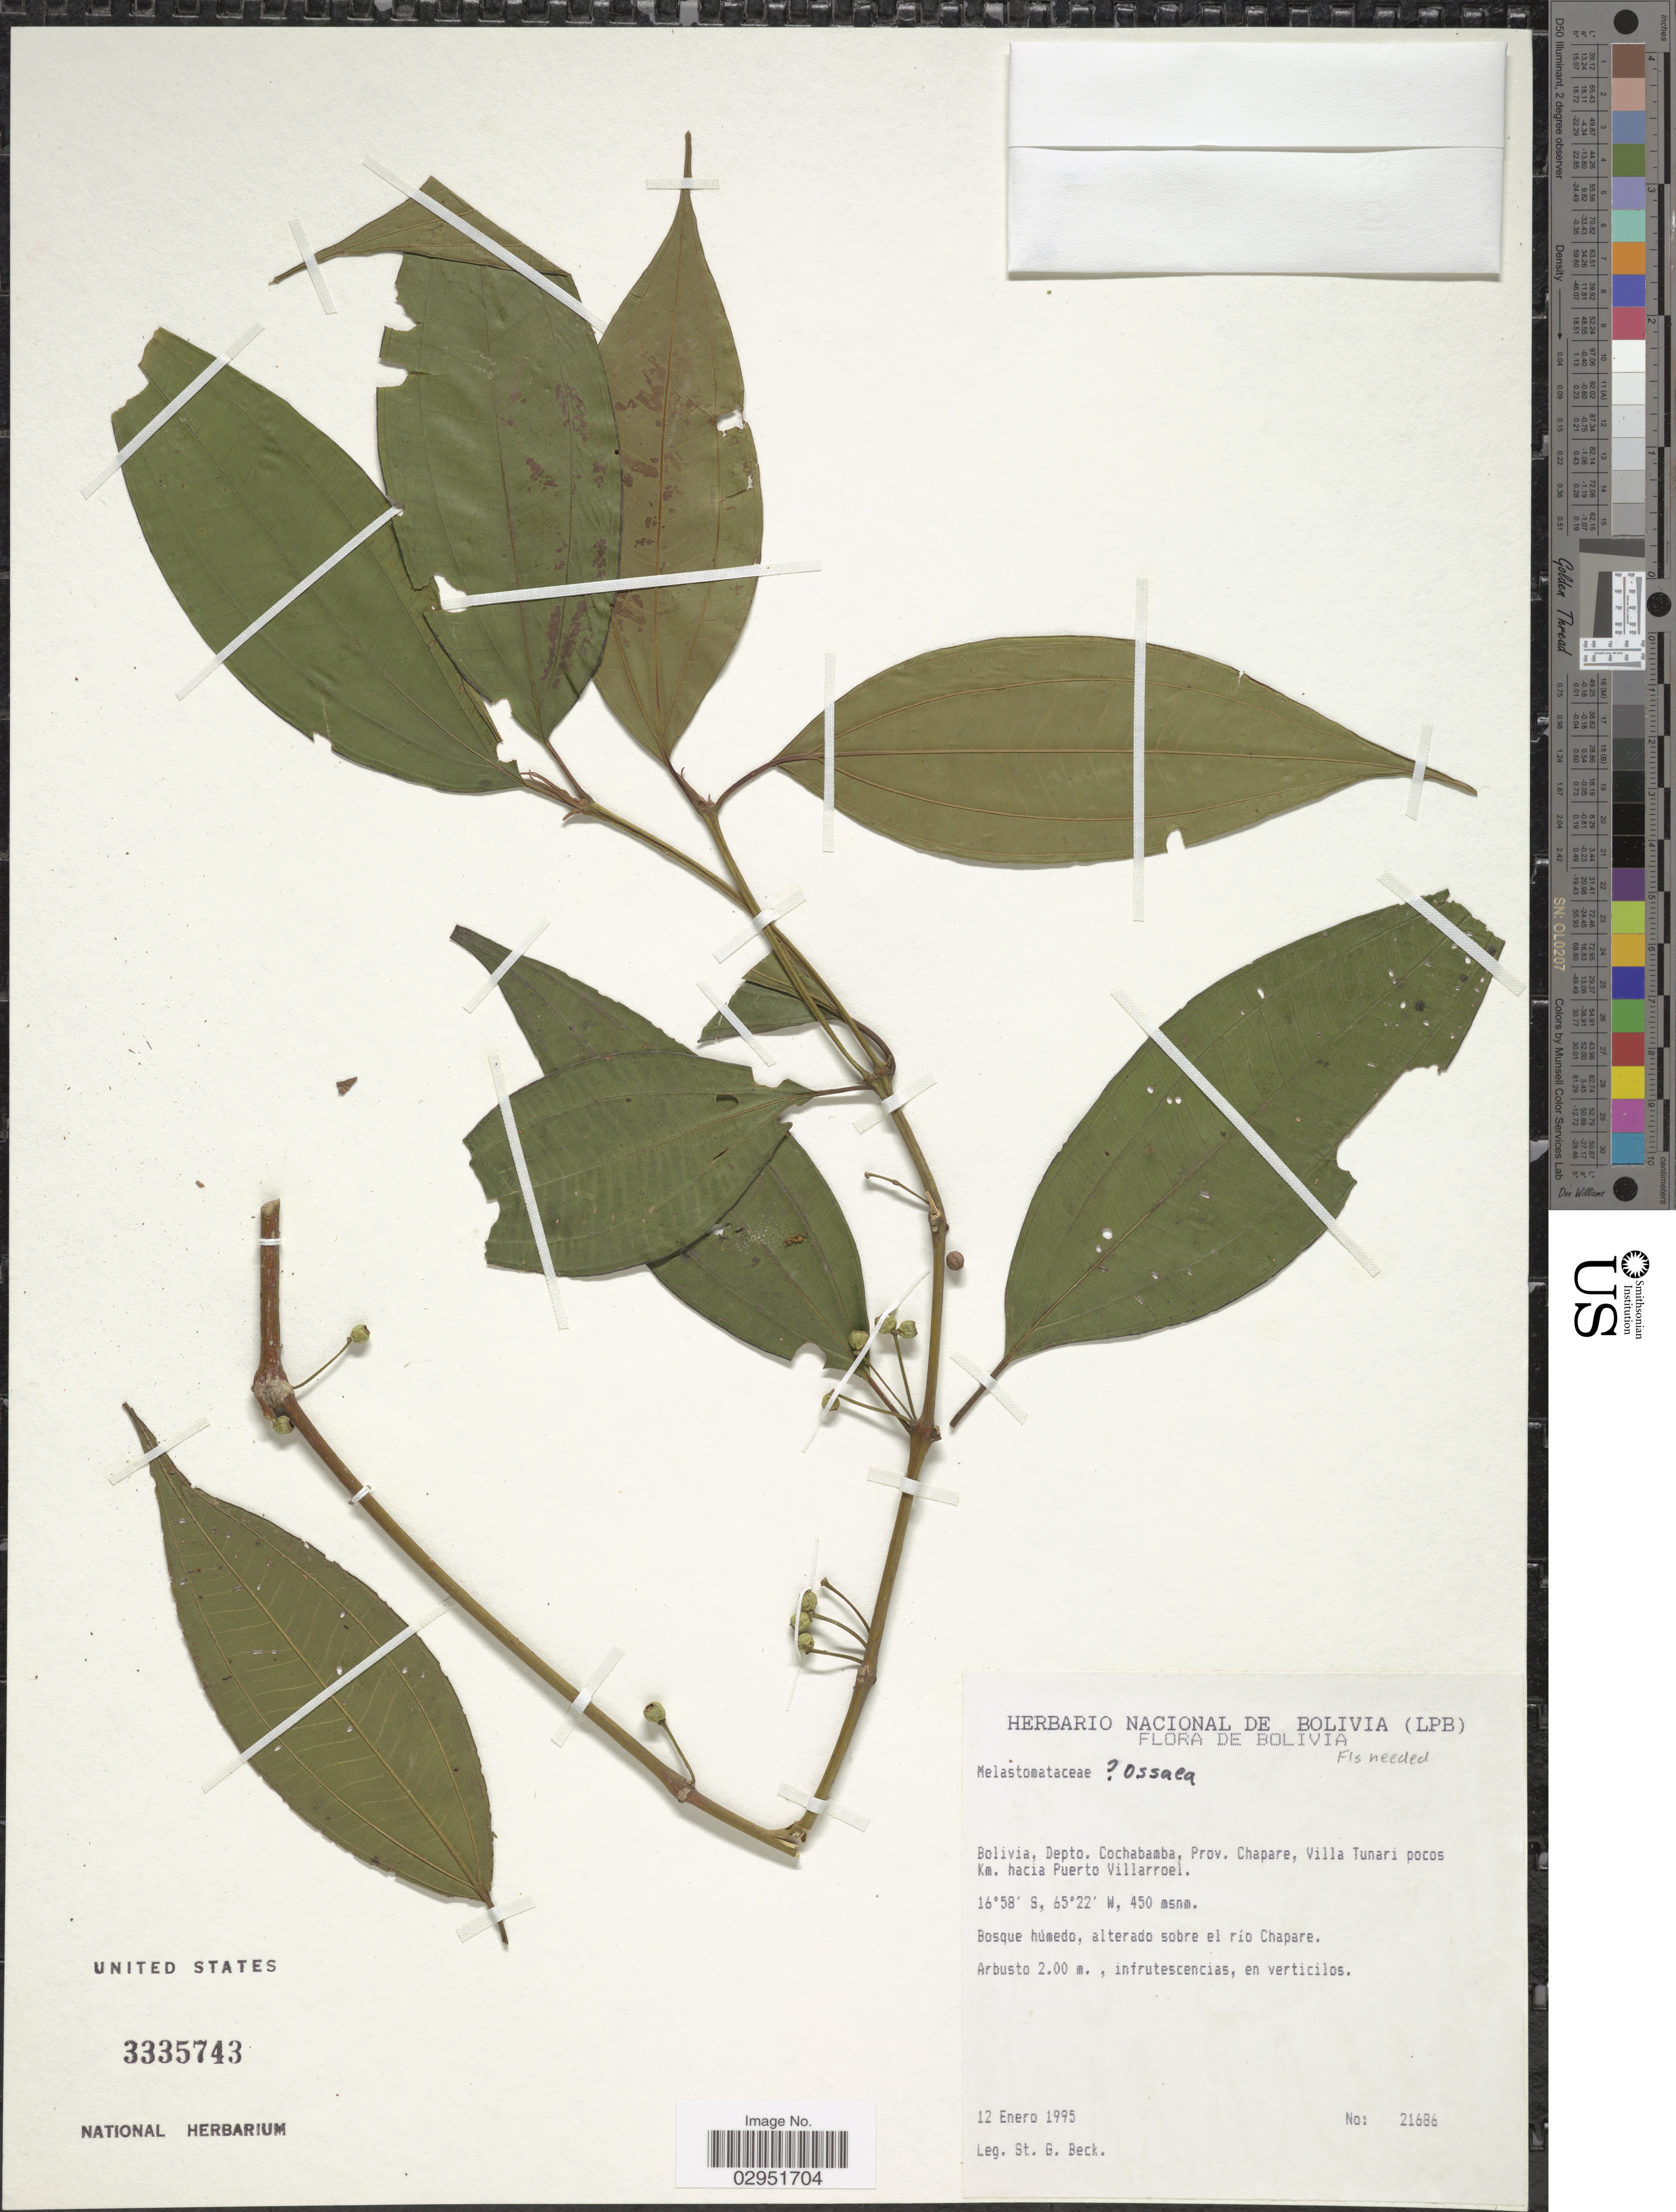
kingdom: Plantae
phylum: Tracheophyta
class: Magnoliopsida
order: Myrtales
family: Melastomataceae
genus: Ossaea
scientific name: Ossaea sp.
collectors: S. Beck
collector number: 21686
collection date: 1995-01-12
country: Bolivia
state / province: Cochabamba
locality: Depto. Cochabamba, Prov. Chapare, Villa Tunari pocos Km. hacia Puerto Villarroel. Bosque húmedo, alterado sobre el río Chapare.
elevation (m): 450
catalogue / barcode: US 3335743